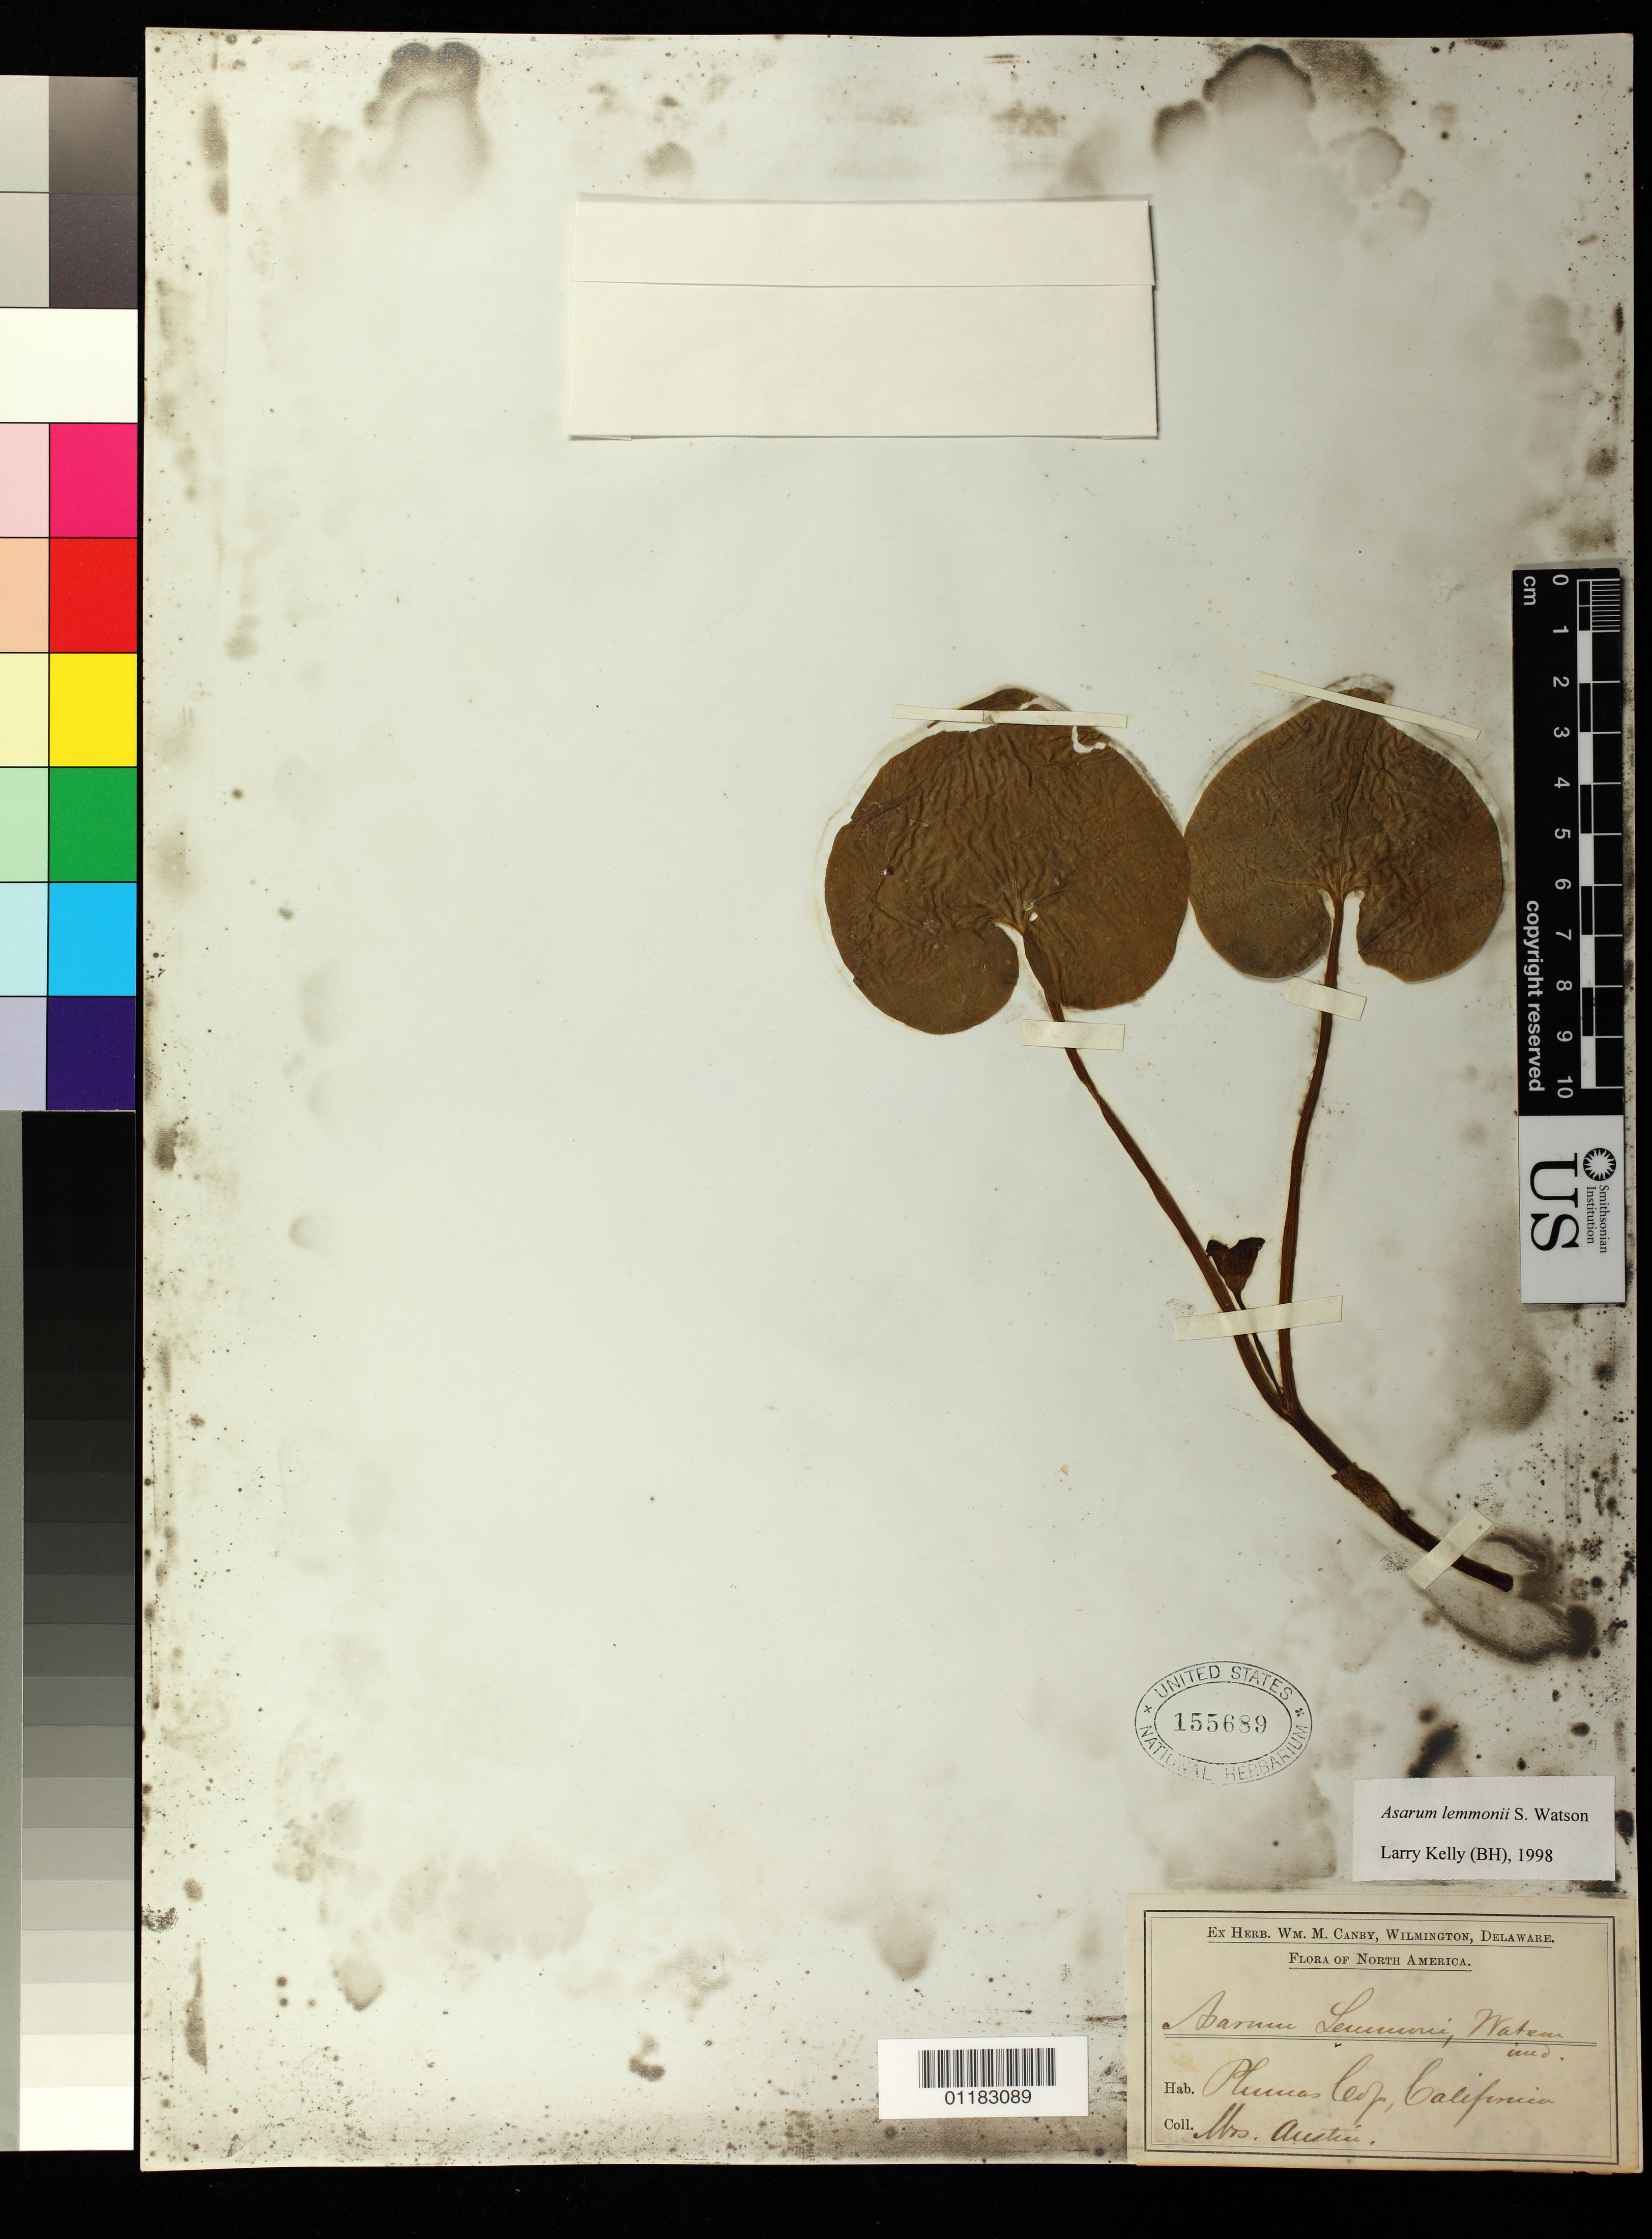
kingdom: Plantae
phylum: Tracheophyta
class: Magnoliopsida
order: Piperales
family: Aristolochiaceae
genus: Asarum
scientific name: Asarum lemmonii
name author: S. Watson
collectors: R. Austin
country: United States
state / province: California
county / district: Plumas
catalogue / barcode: US 155689